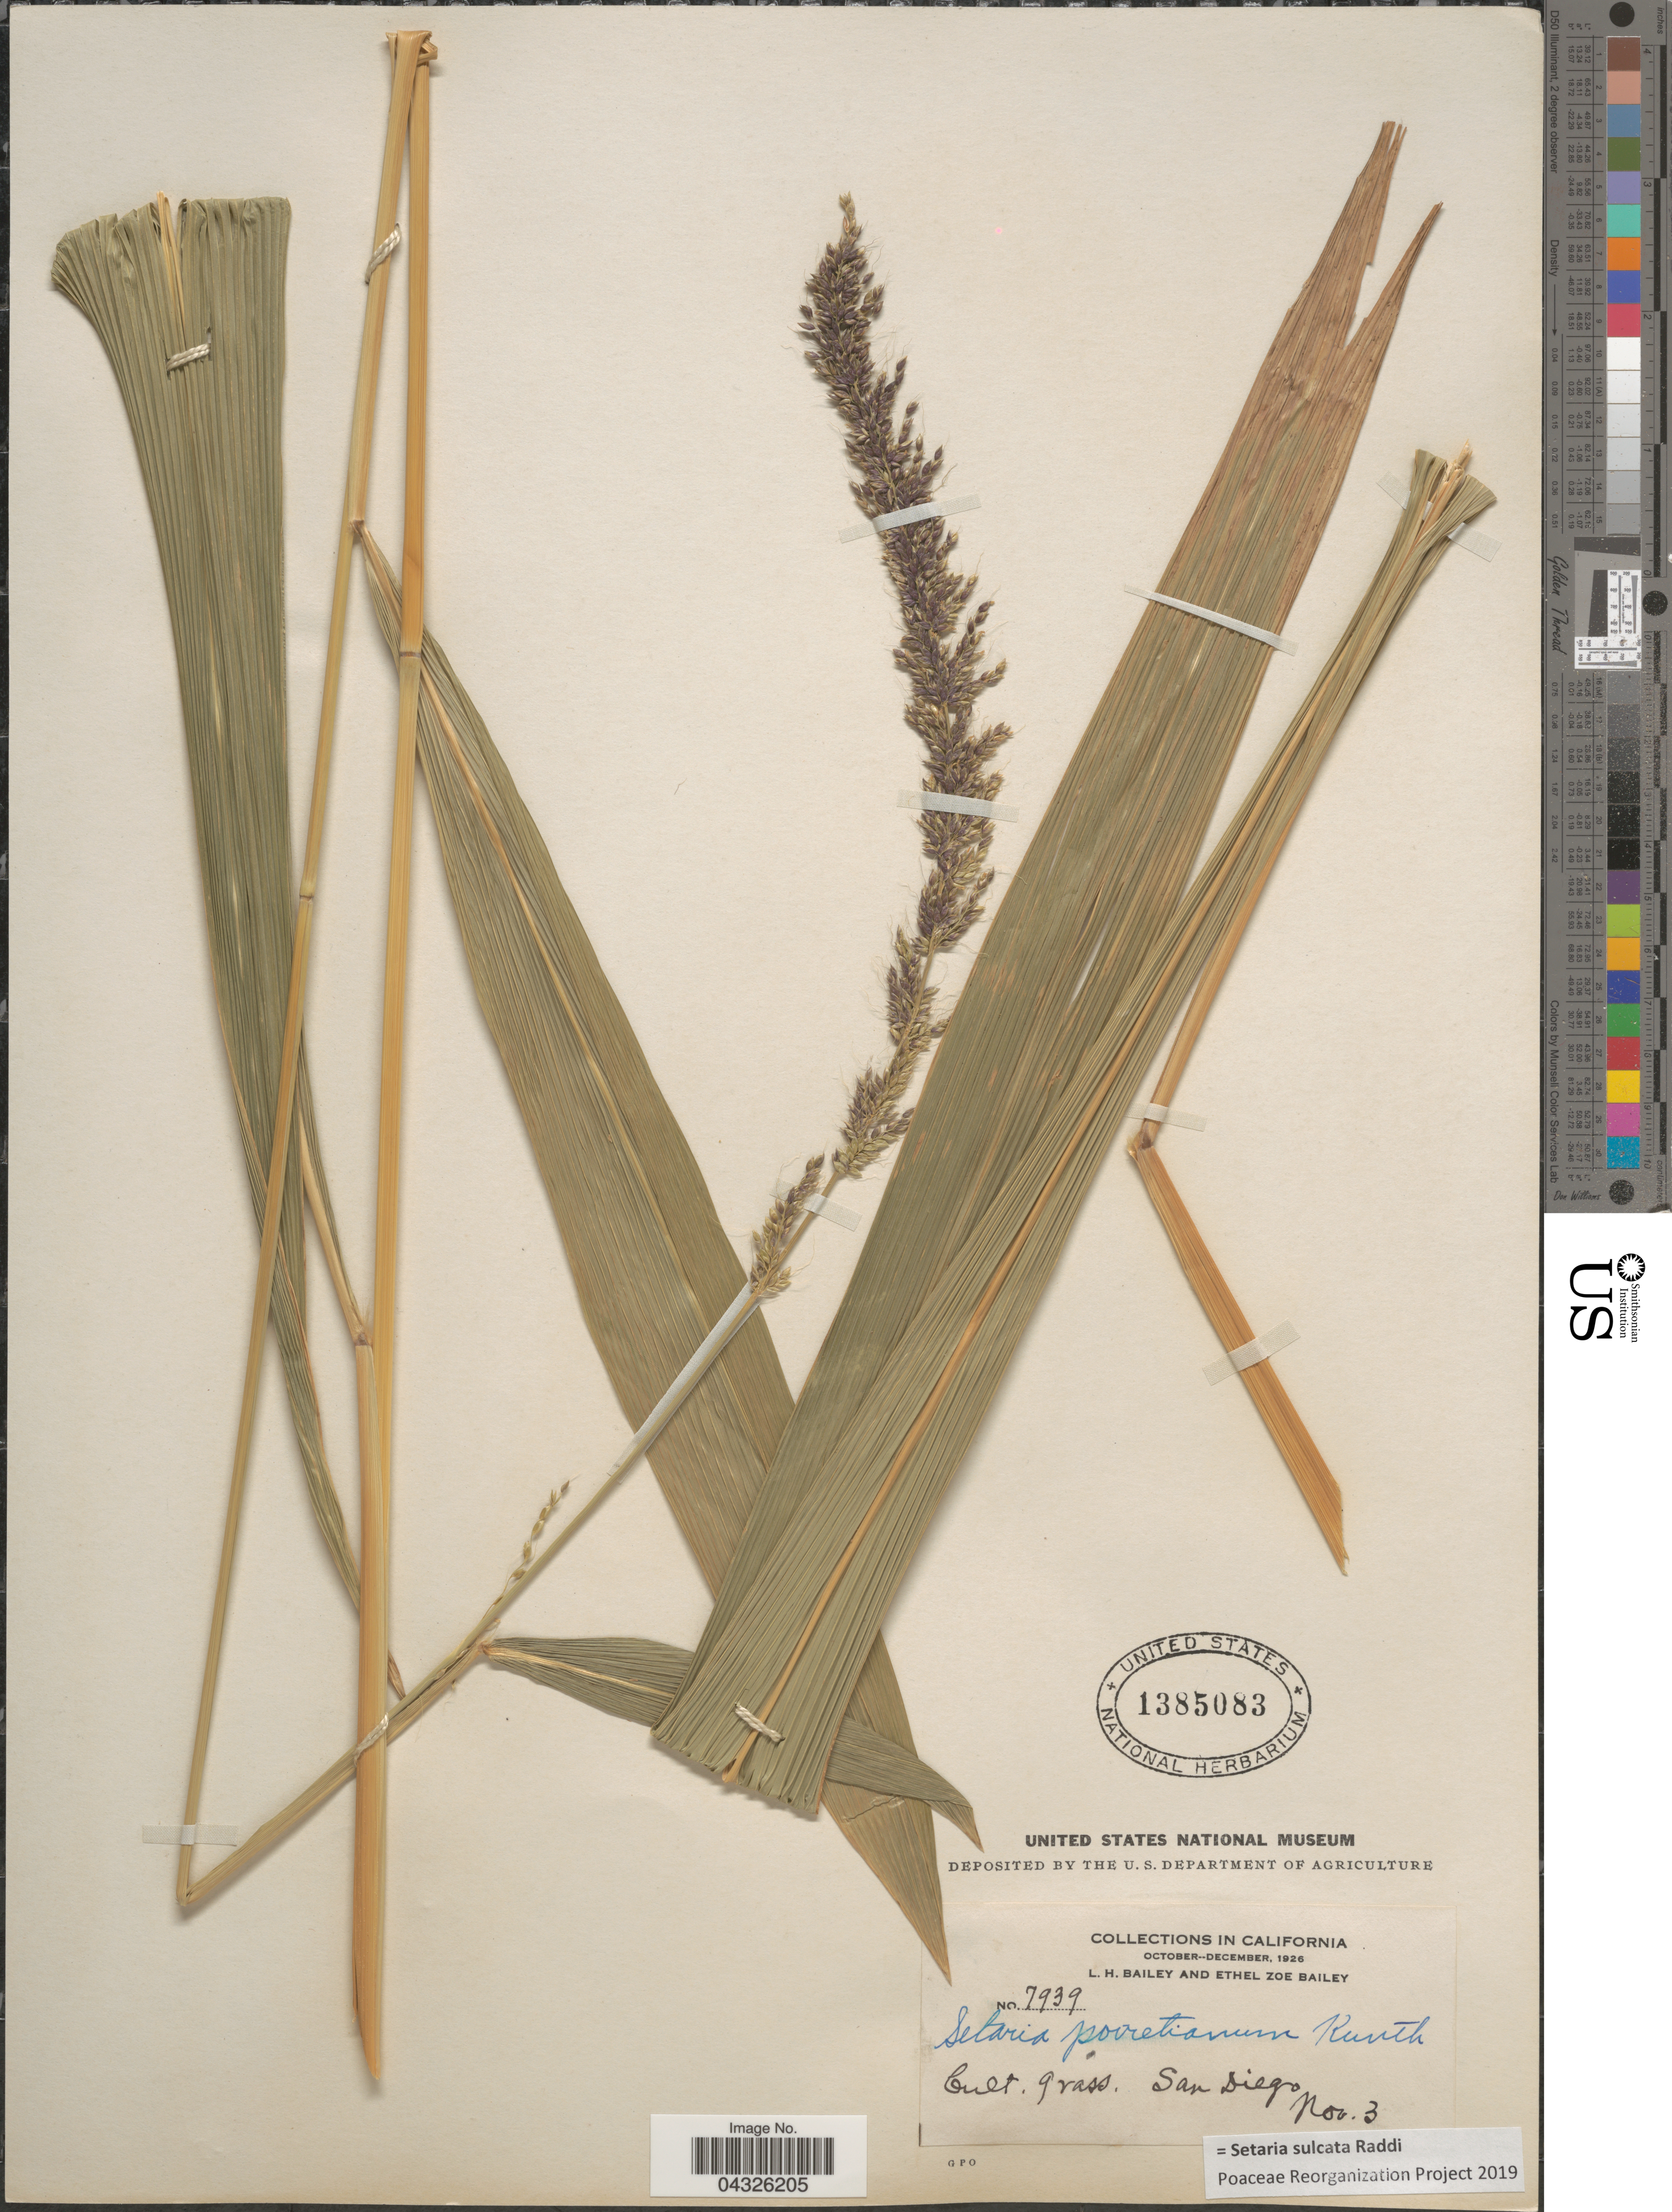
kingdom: Plantae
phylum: Tracheophyta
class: Liliopsida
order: Poales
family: Poaceae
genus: Setaria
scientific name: Setaria sulcata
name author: Raddi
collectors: L. H. Bailey & E. Z. Bailey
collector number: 7939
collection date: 1926-11-03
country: United States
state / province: California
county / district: San Diego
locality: San Diego.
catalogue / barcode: US 1385083